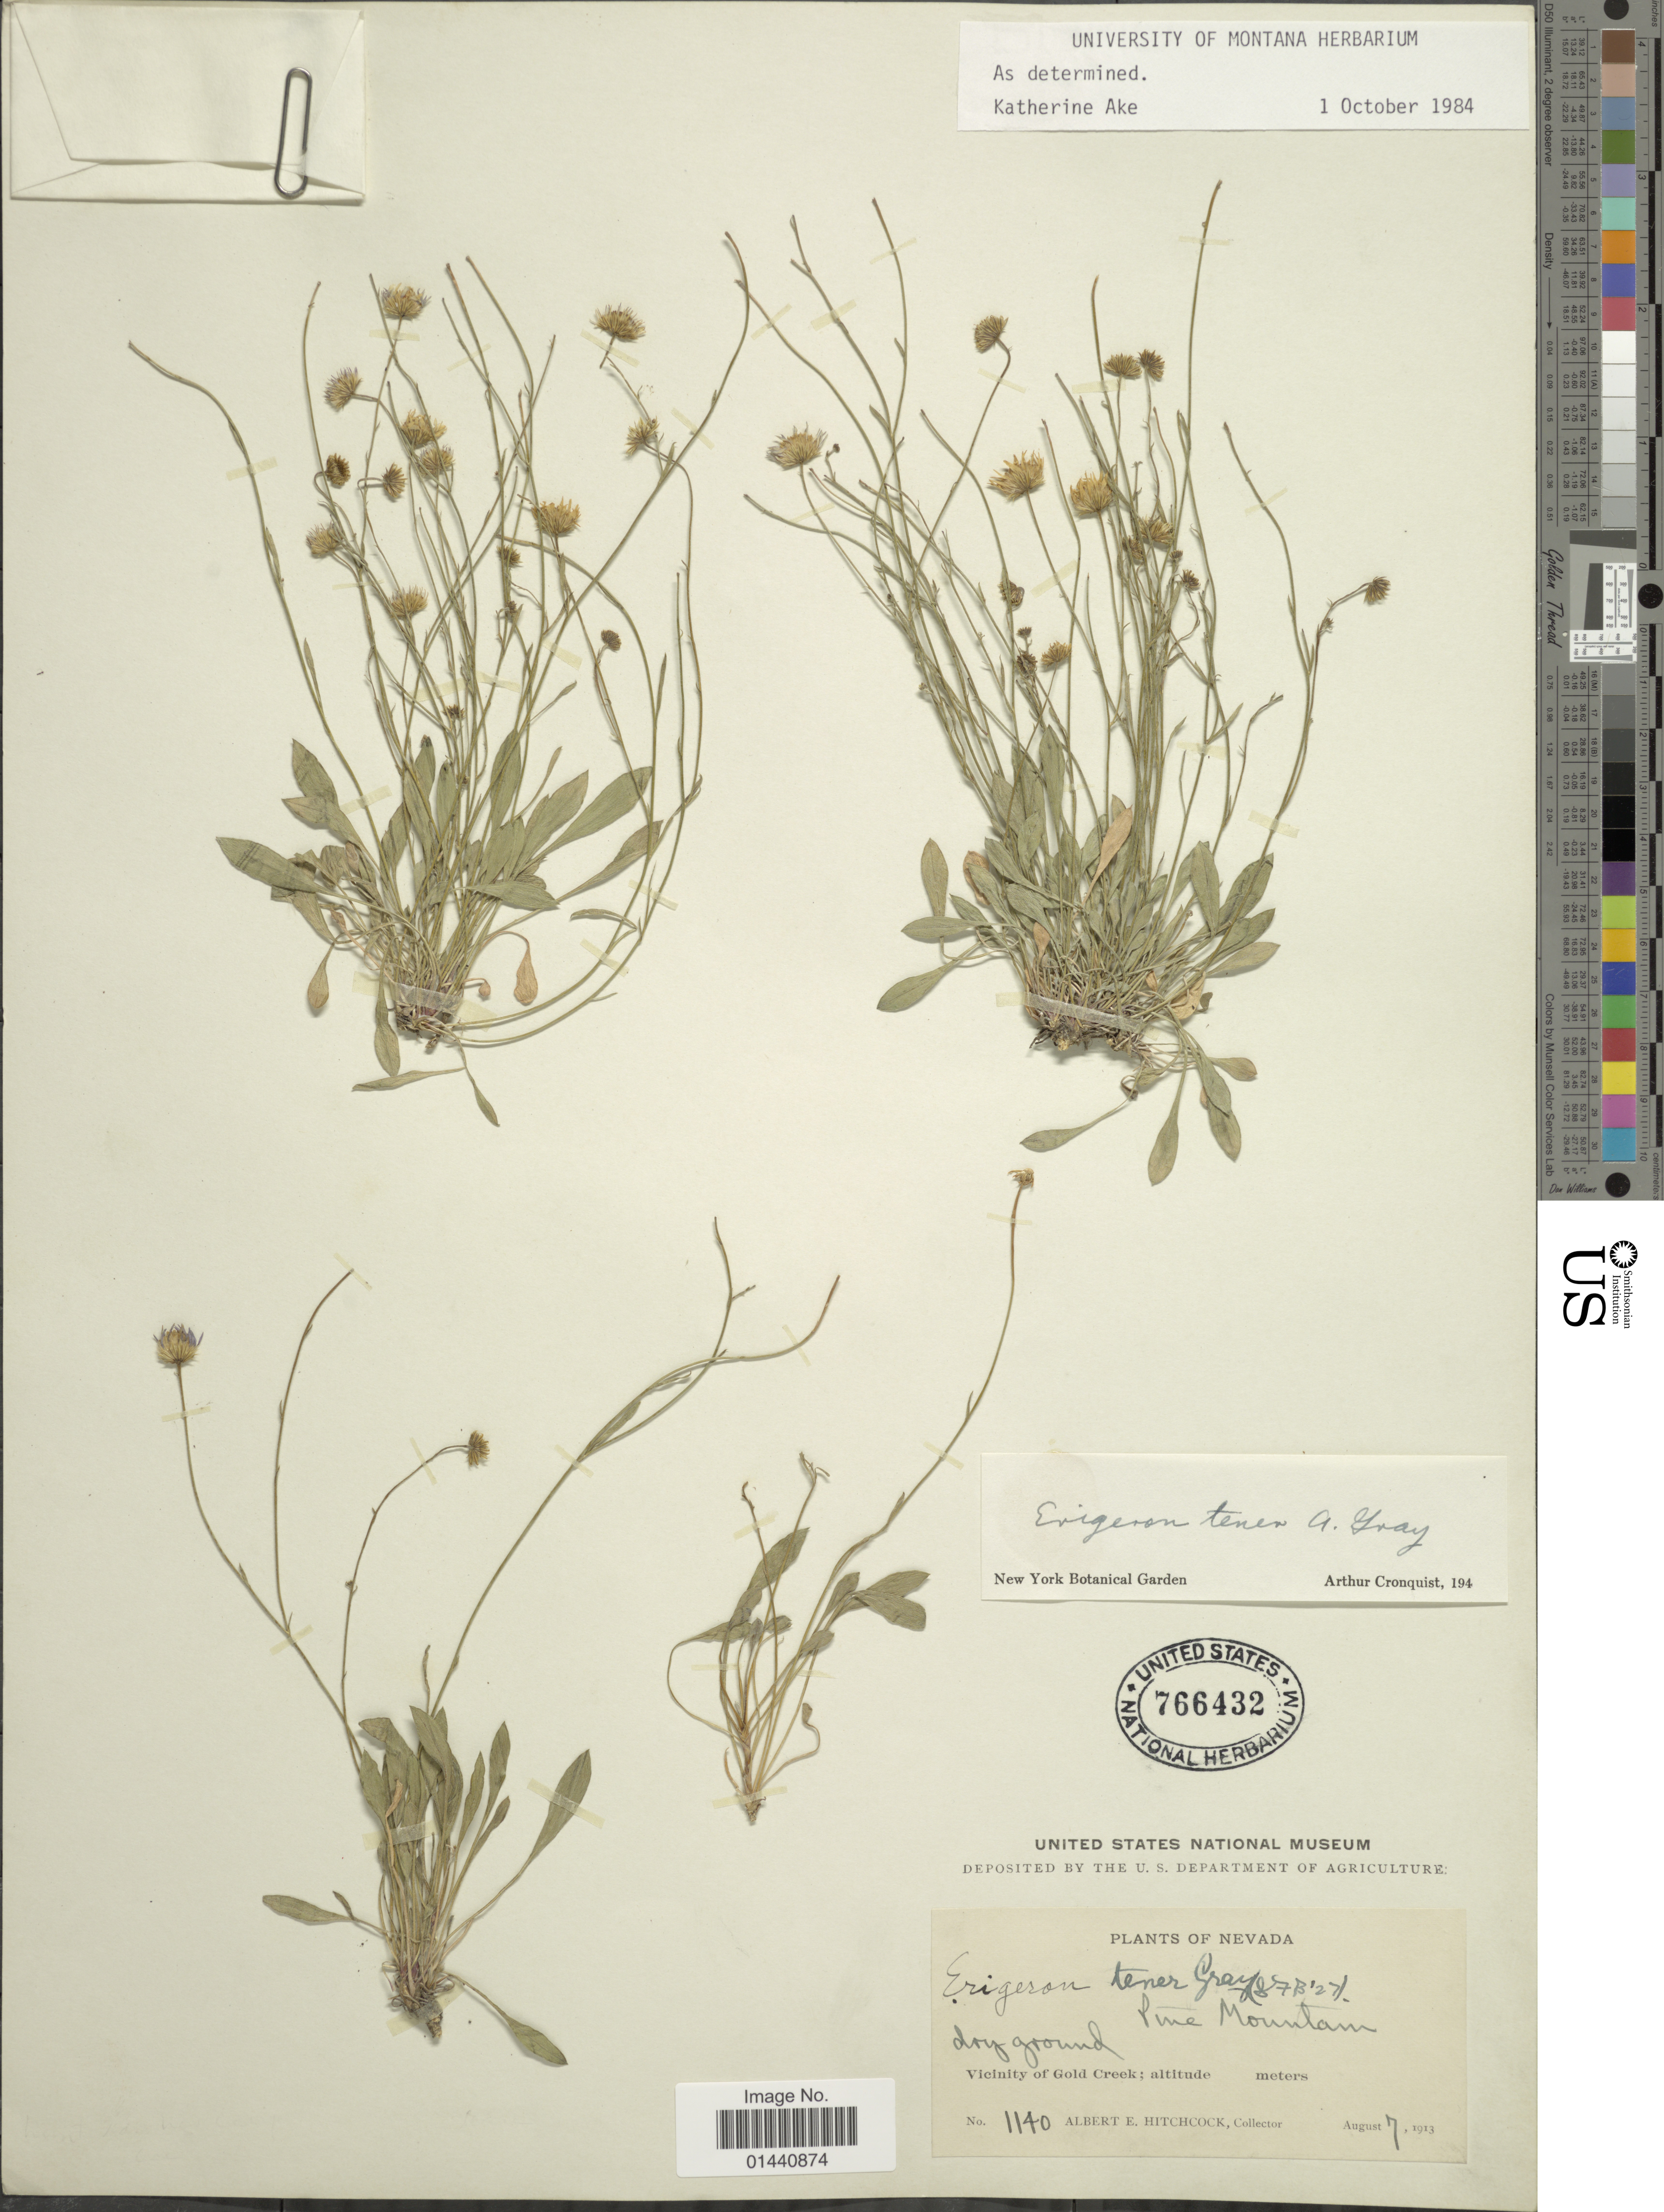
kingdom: Plantae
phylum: Tracheophyta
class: Magnoliopsida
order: Asterales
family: Asteraceae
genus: Erigeron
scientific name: Erigeron tener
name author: A. Gray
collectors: A. Hitchcock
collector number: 1140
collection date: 1913-08-07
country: United States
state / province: Nevada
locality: Vicinity of Gold Creek.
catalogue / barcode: US 766432